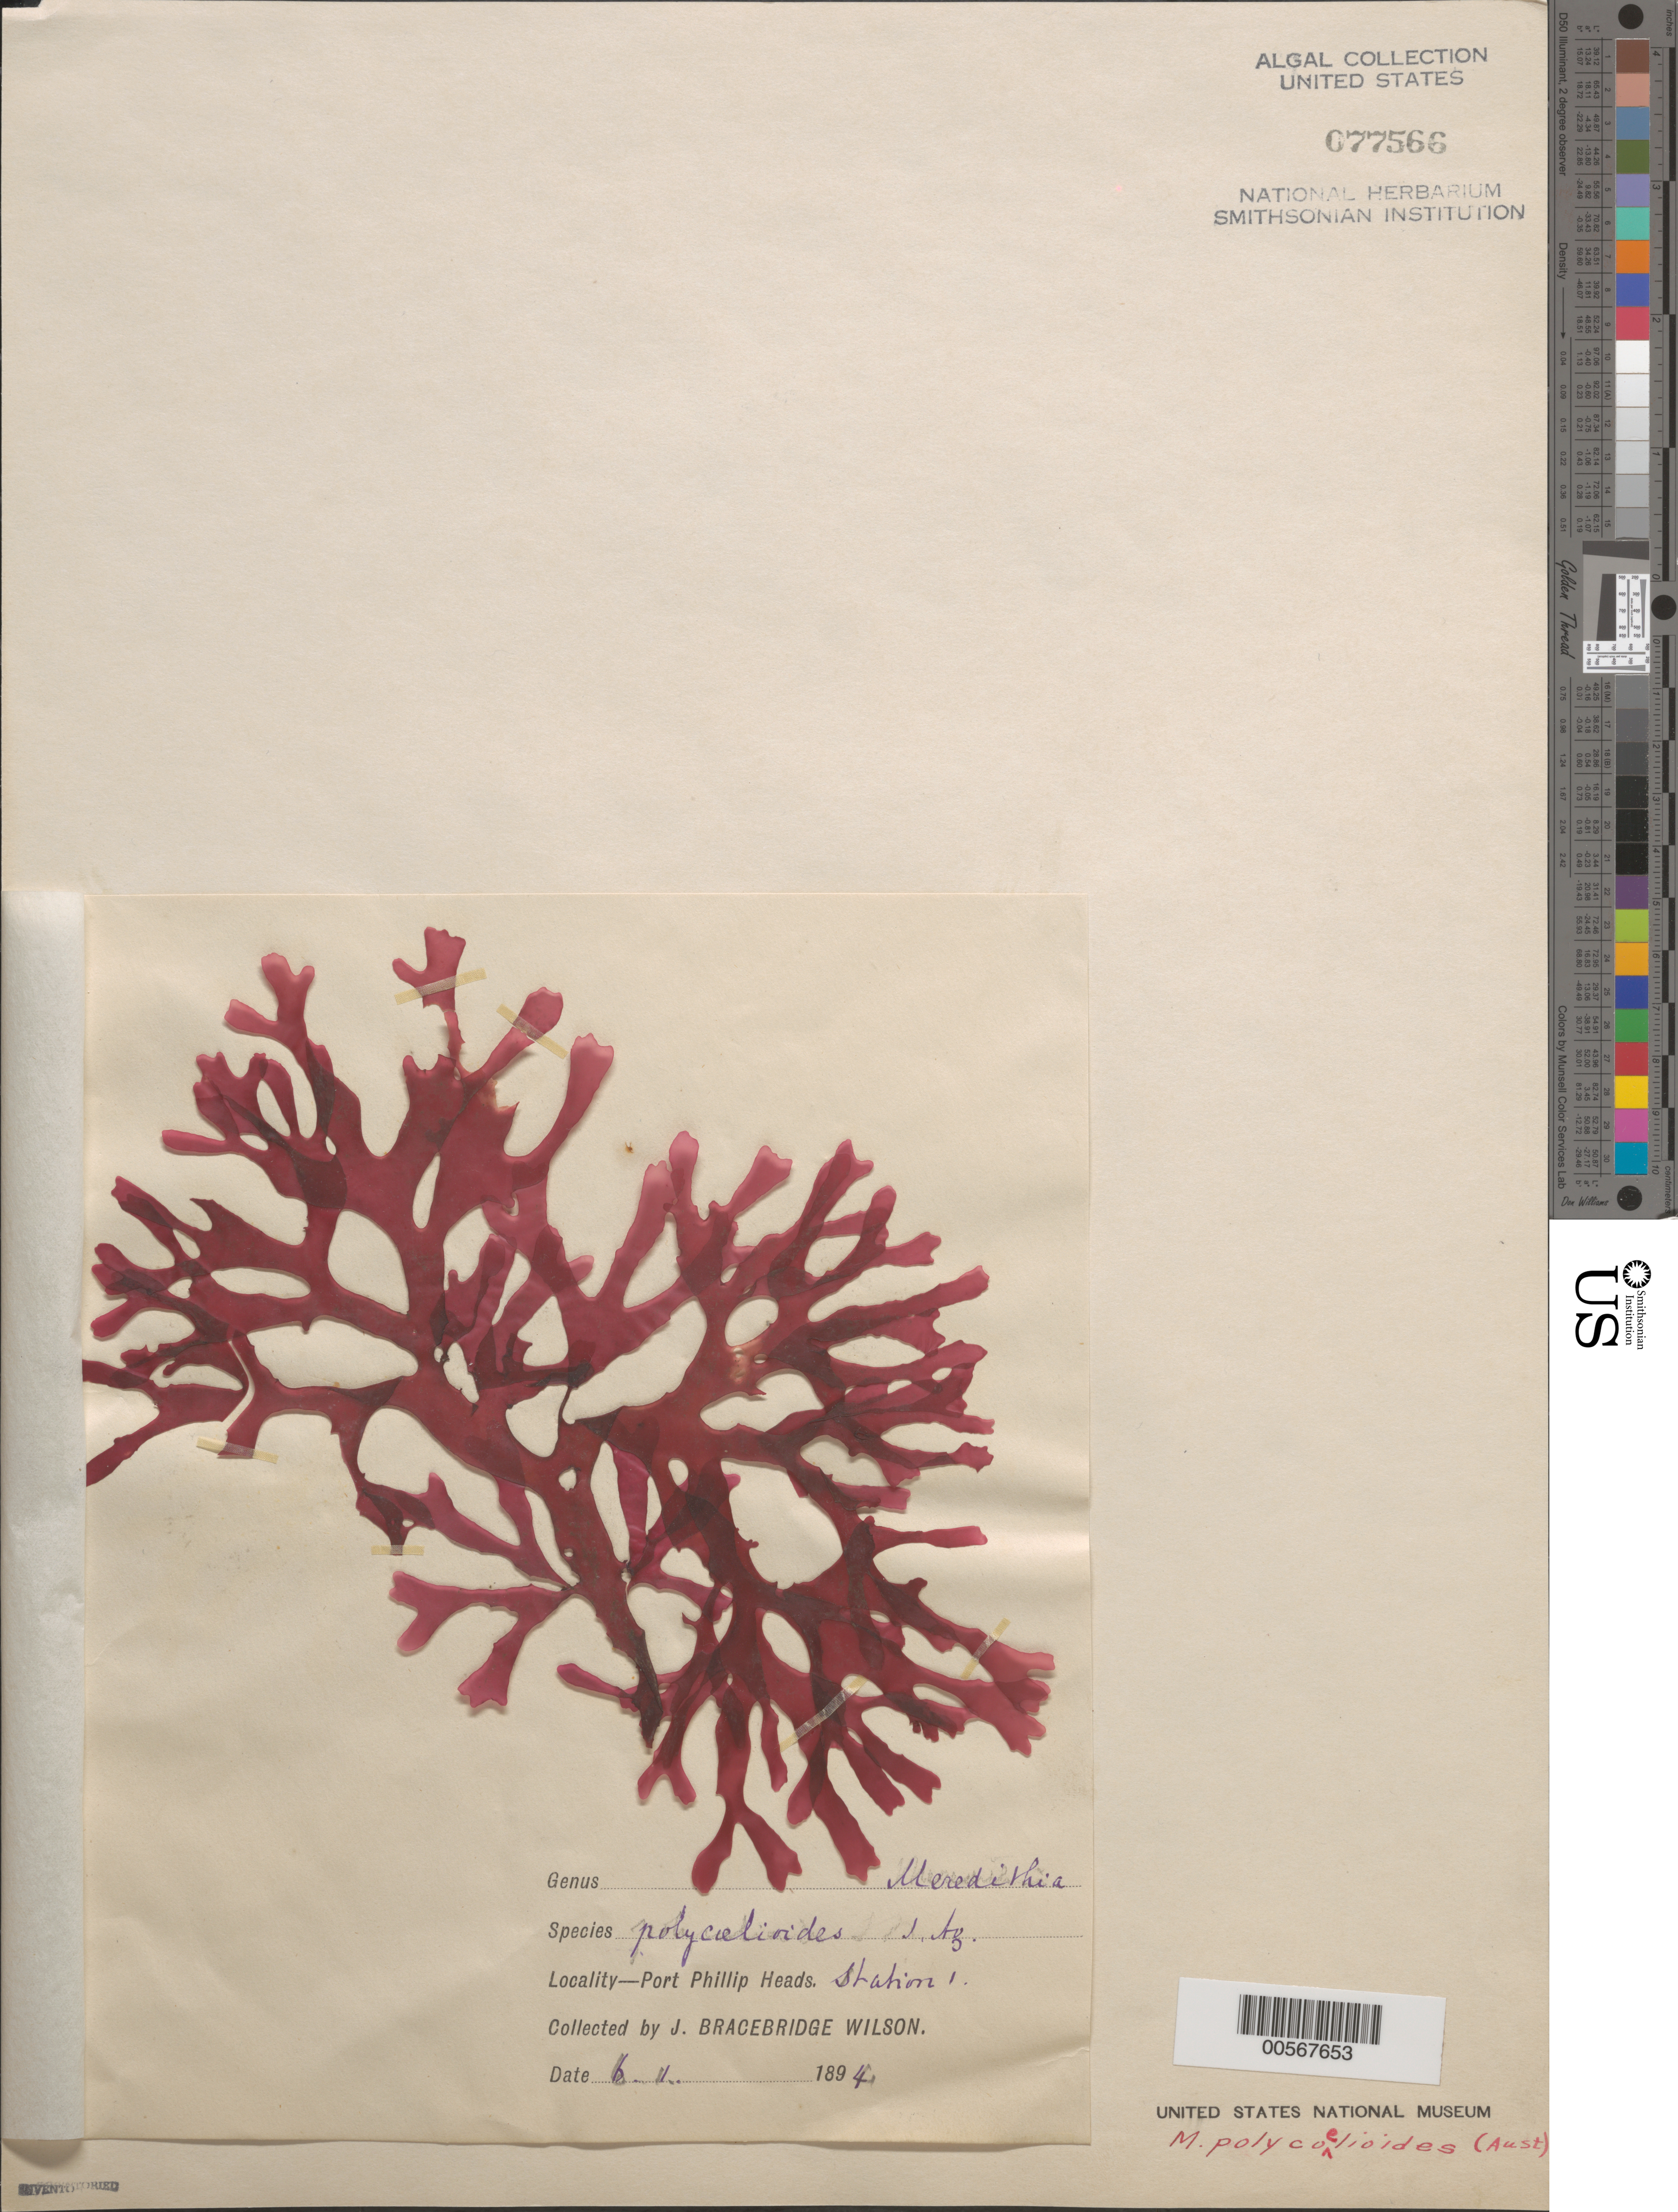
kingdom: Plantae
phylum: Rhodophyta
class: Florideophyceae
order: Gigartinales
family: Kallymeniaceae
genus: Rhipidomenia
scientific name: Rhipidomenia polycoelioides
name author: (J. Agardh) G.W. Saunders in G.W. Saunders et al.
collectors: J. B. Wilson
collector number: Station 1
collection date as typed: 06 Jan 1894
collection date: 1894-01-06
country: Australia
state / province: Victoria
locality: Port Phillip Heads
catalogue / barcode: US 77566